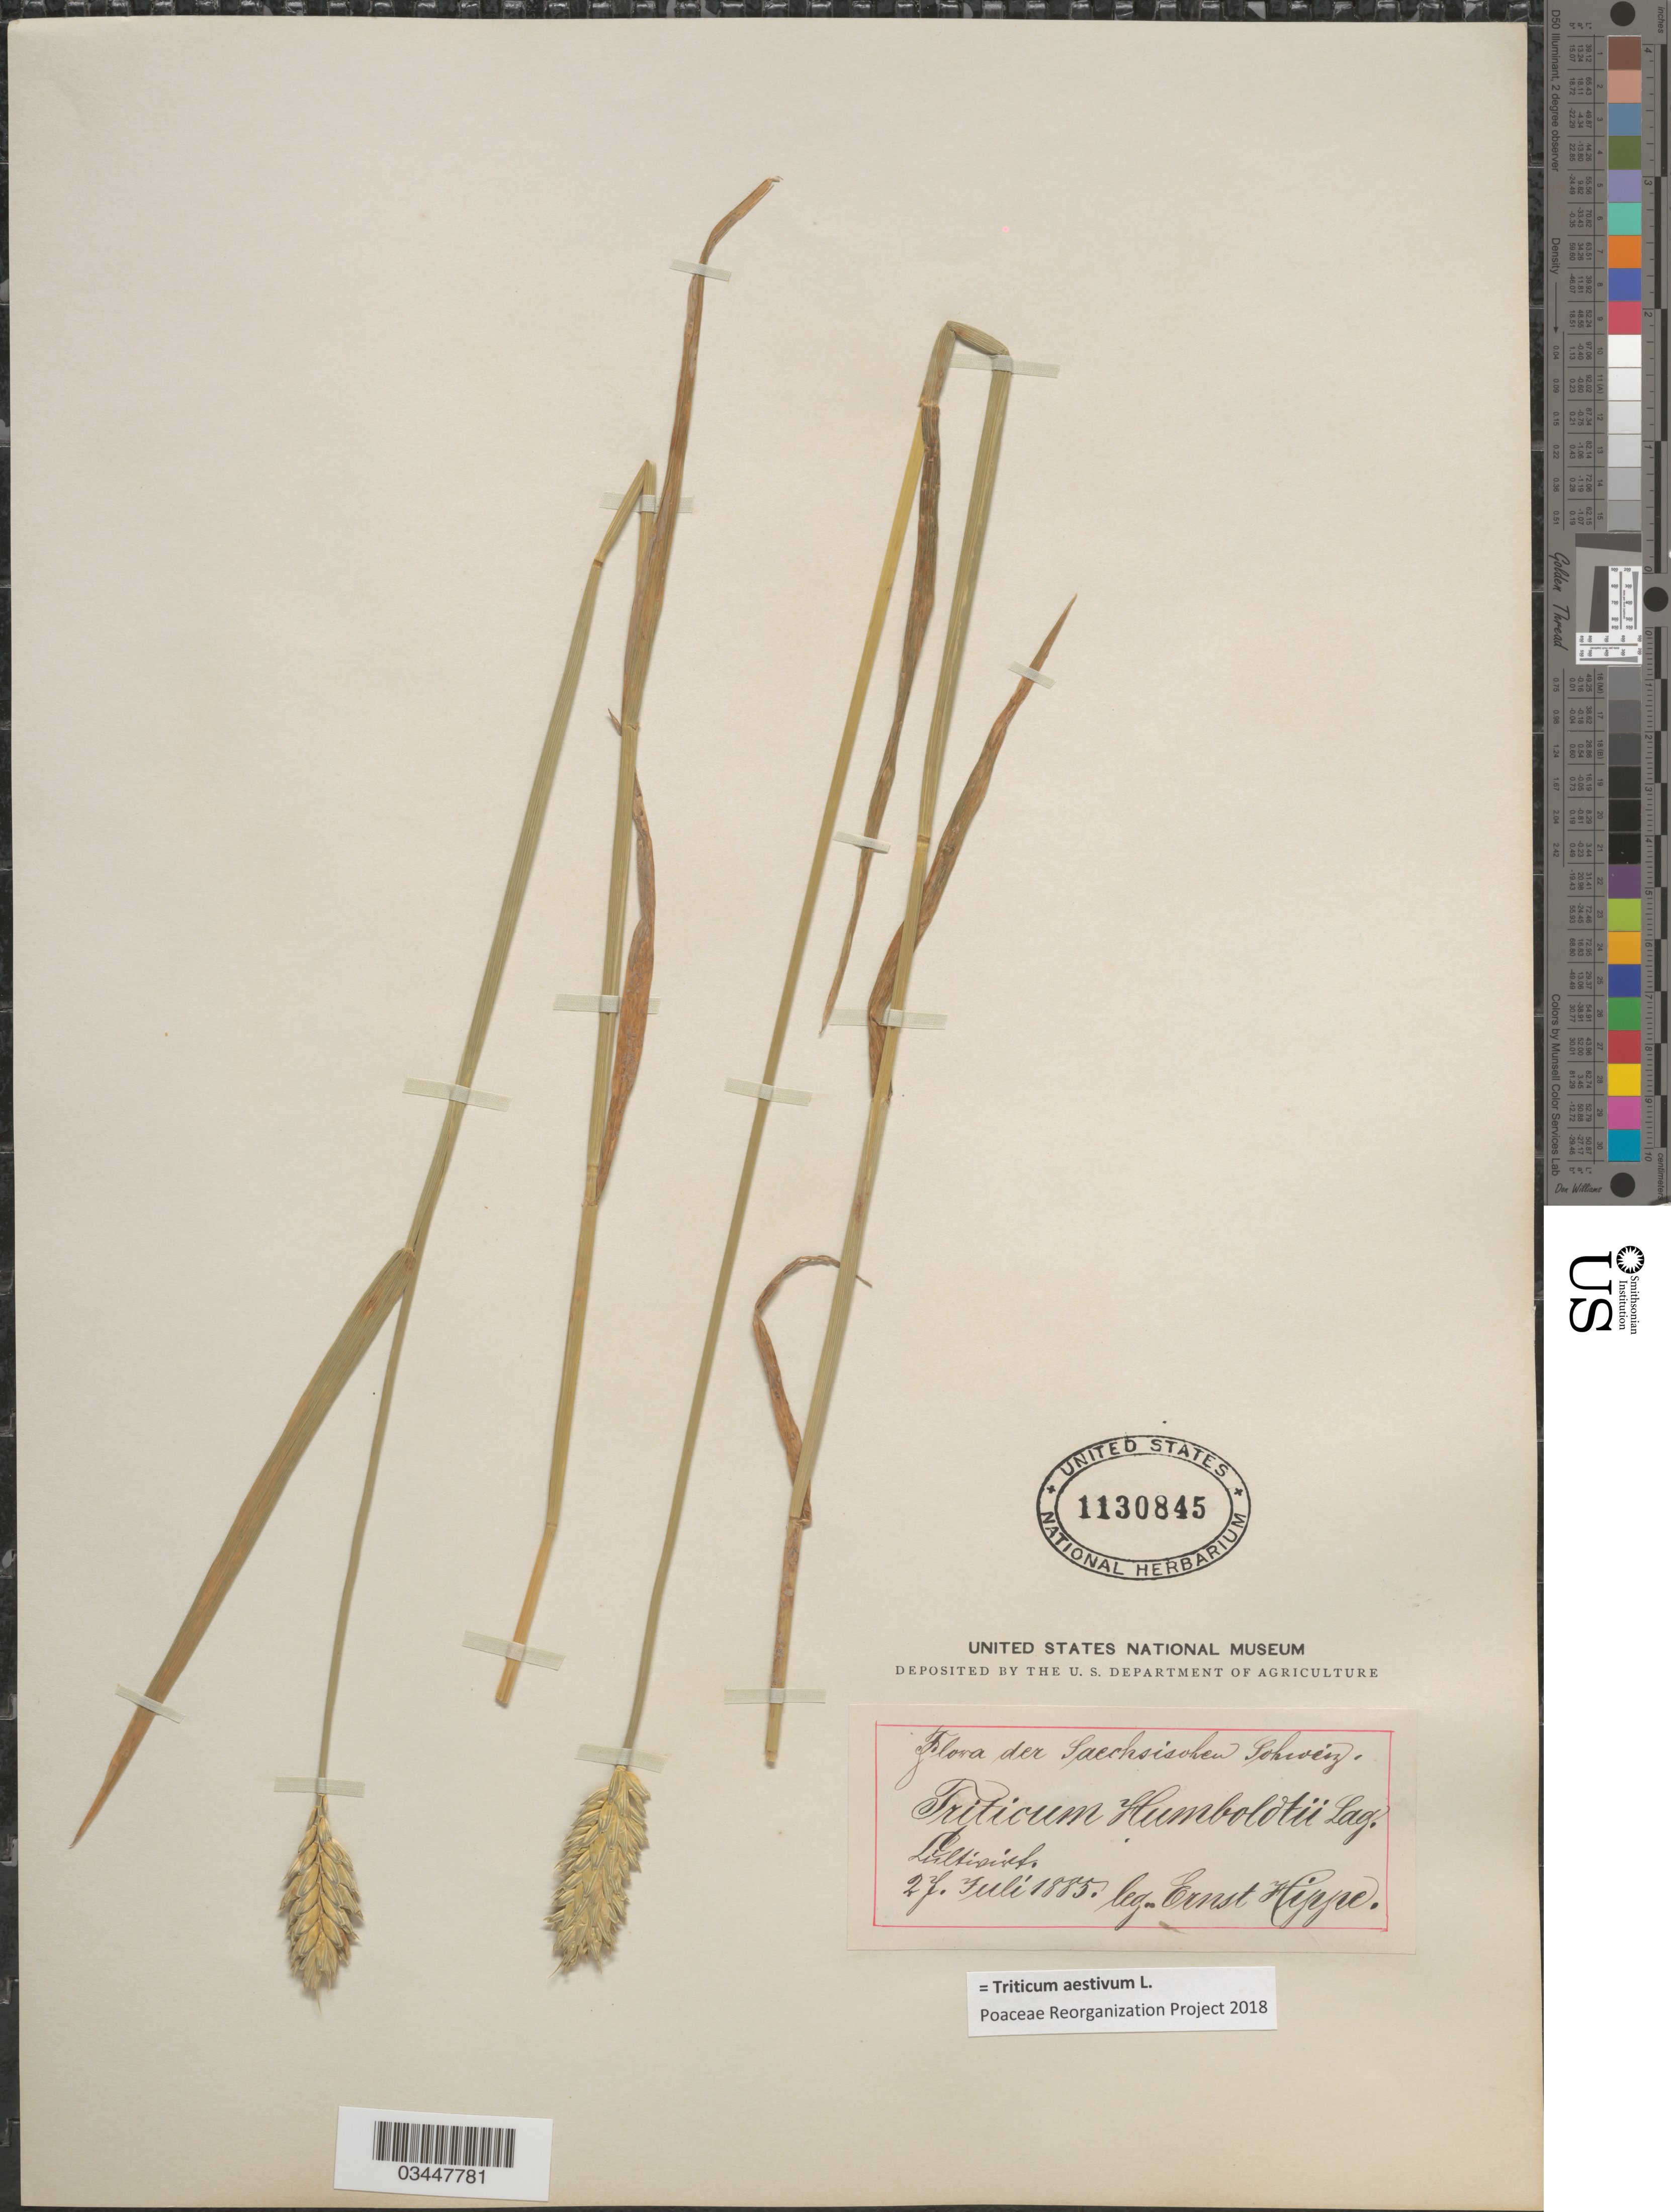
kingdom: Plantae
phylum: Tracheophyta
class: Liliopsida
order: Poales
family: Poaceae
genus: Triticum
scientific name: Triticum aestivum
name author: L.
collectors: E. Hippe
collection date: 1885-07-27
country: Switzerland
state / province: Bern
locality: Sächsische Schweiz. Lützelflüh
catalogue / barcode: US 1130845